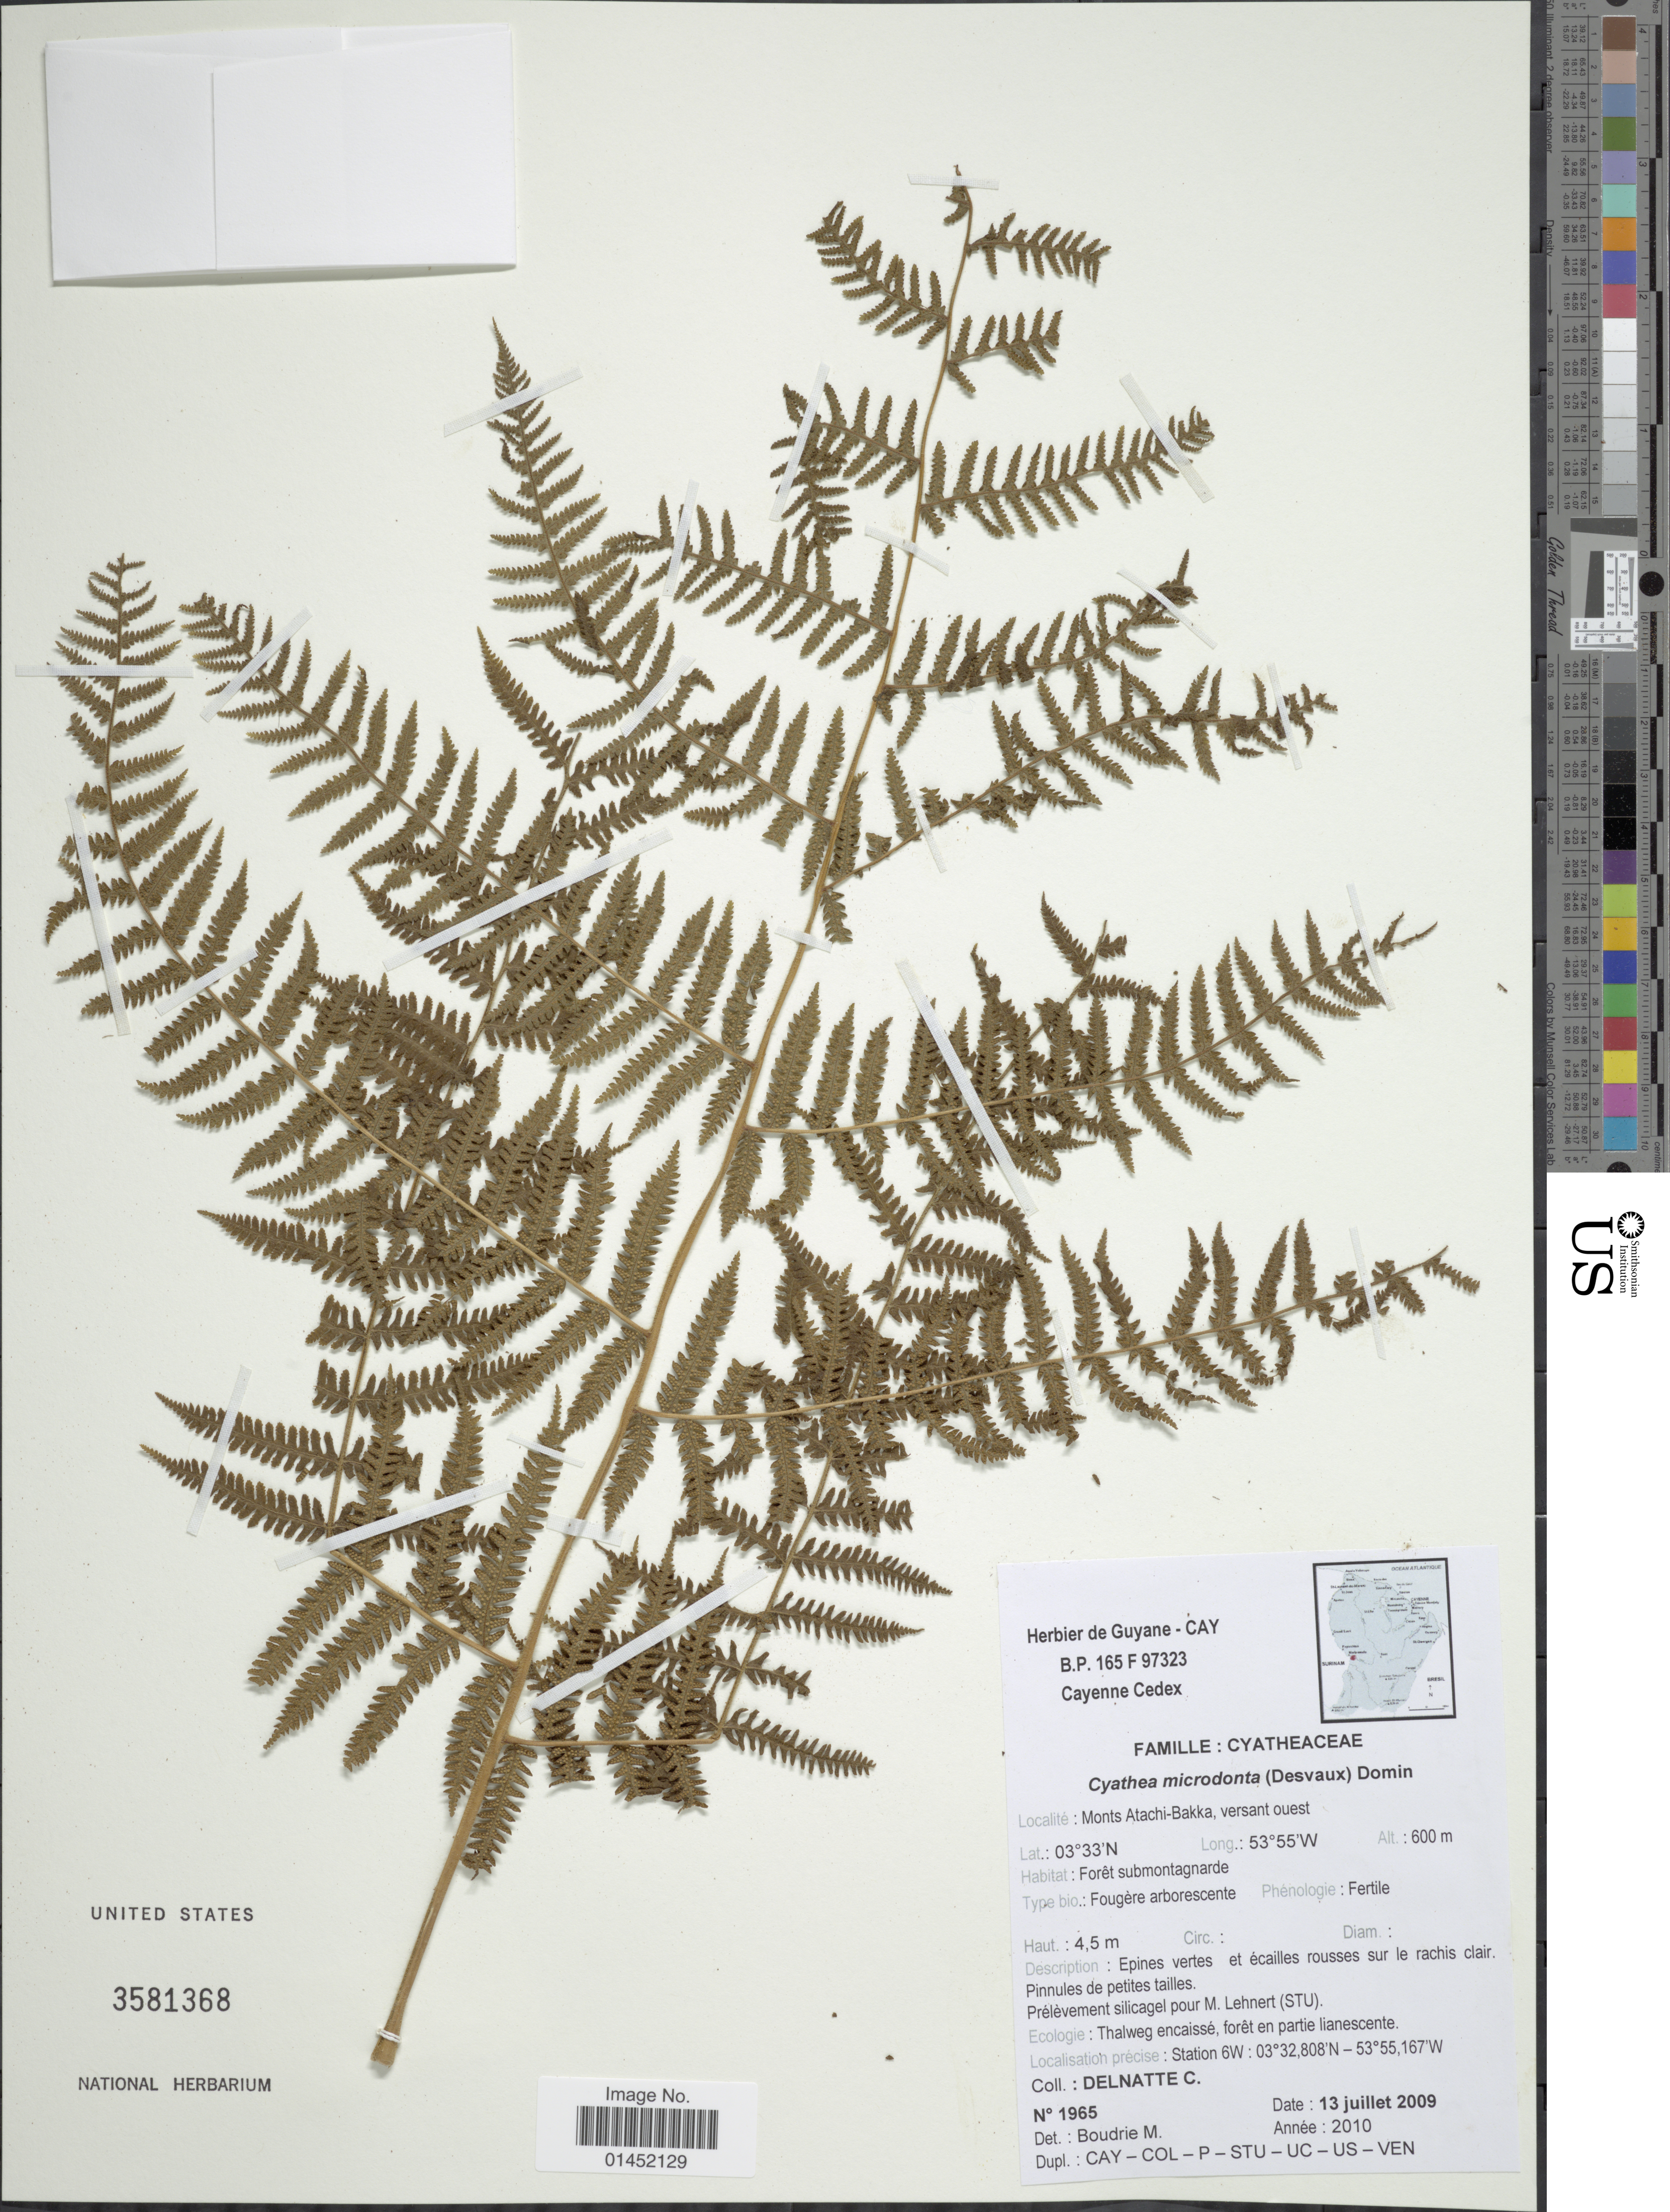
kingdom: Plantae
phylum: Tracheophyta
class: Polypodiopsida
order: Cyatheales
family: Cyatheaceae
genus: Cyathea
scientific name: Cyathea microdonta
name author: (Desv.) Domin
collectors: C. Delnatte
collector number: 1965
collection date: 2009-07-13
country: French Guiana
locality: Monts Atachi-Bakka, versant ouest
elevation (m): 600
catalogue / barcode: US 3581368